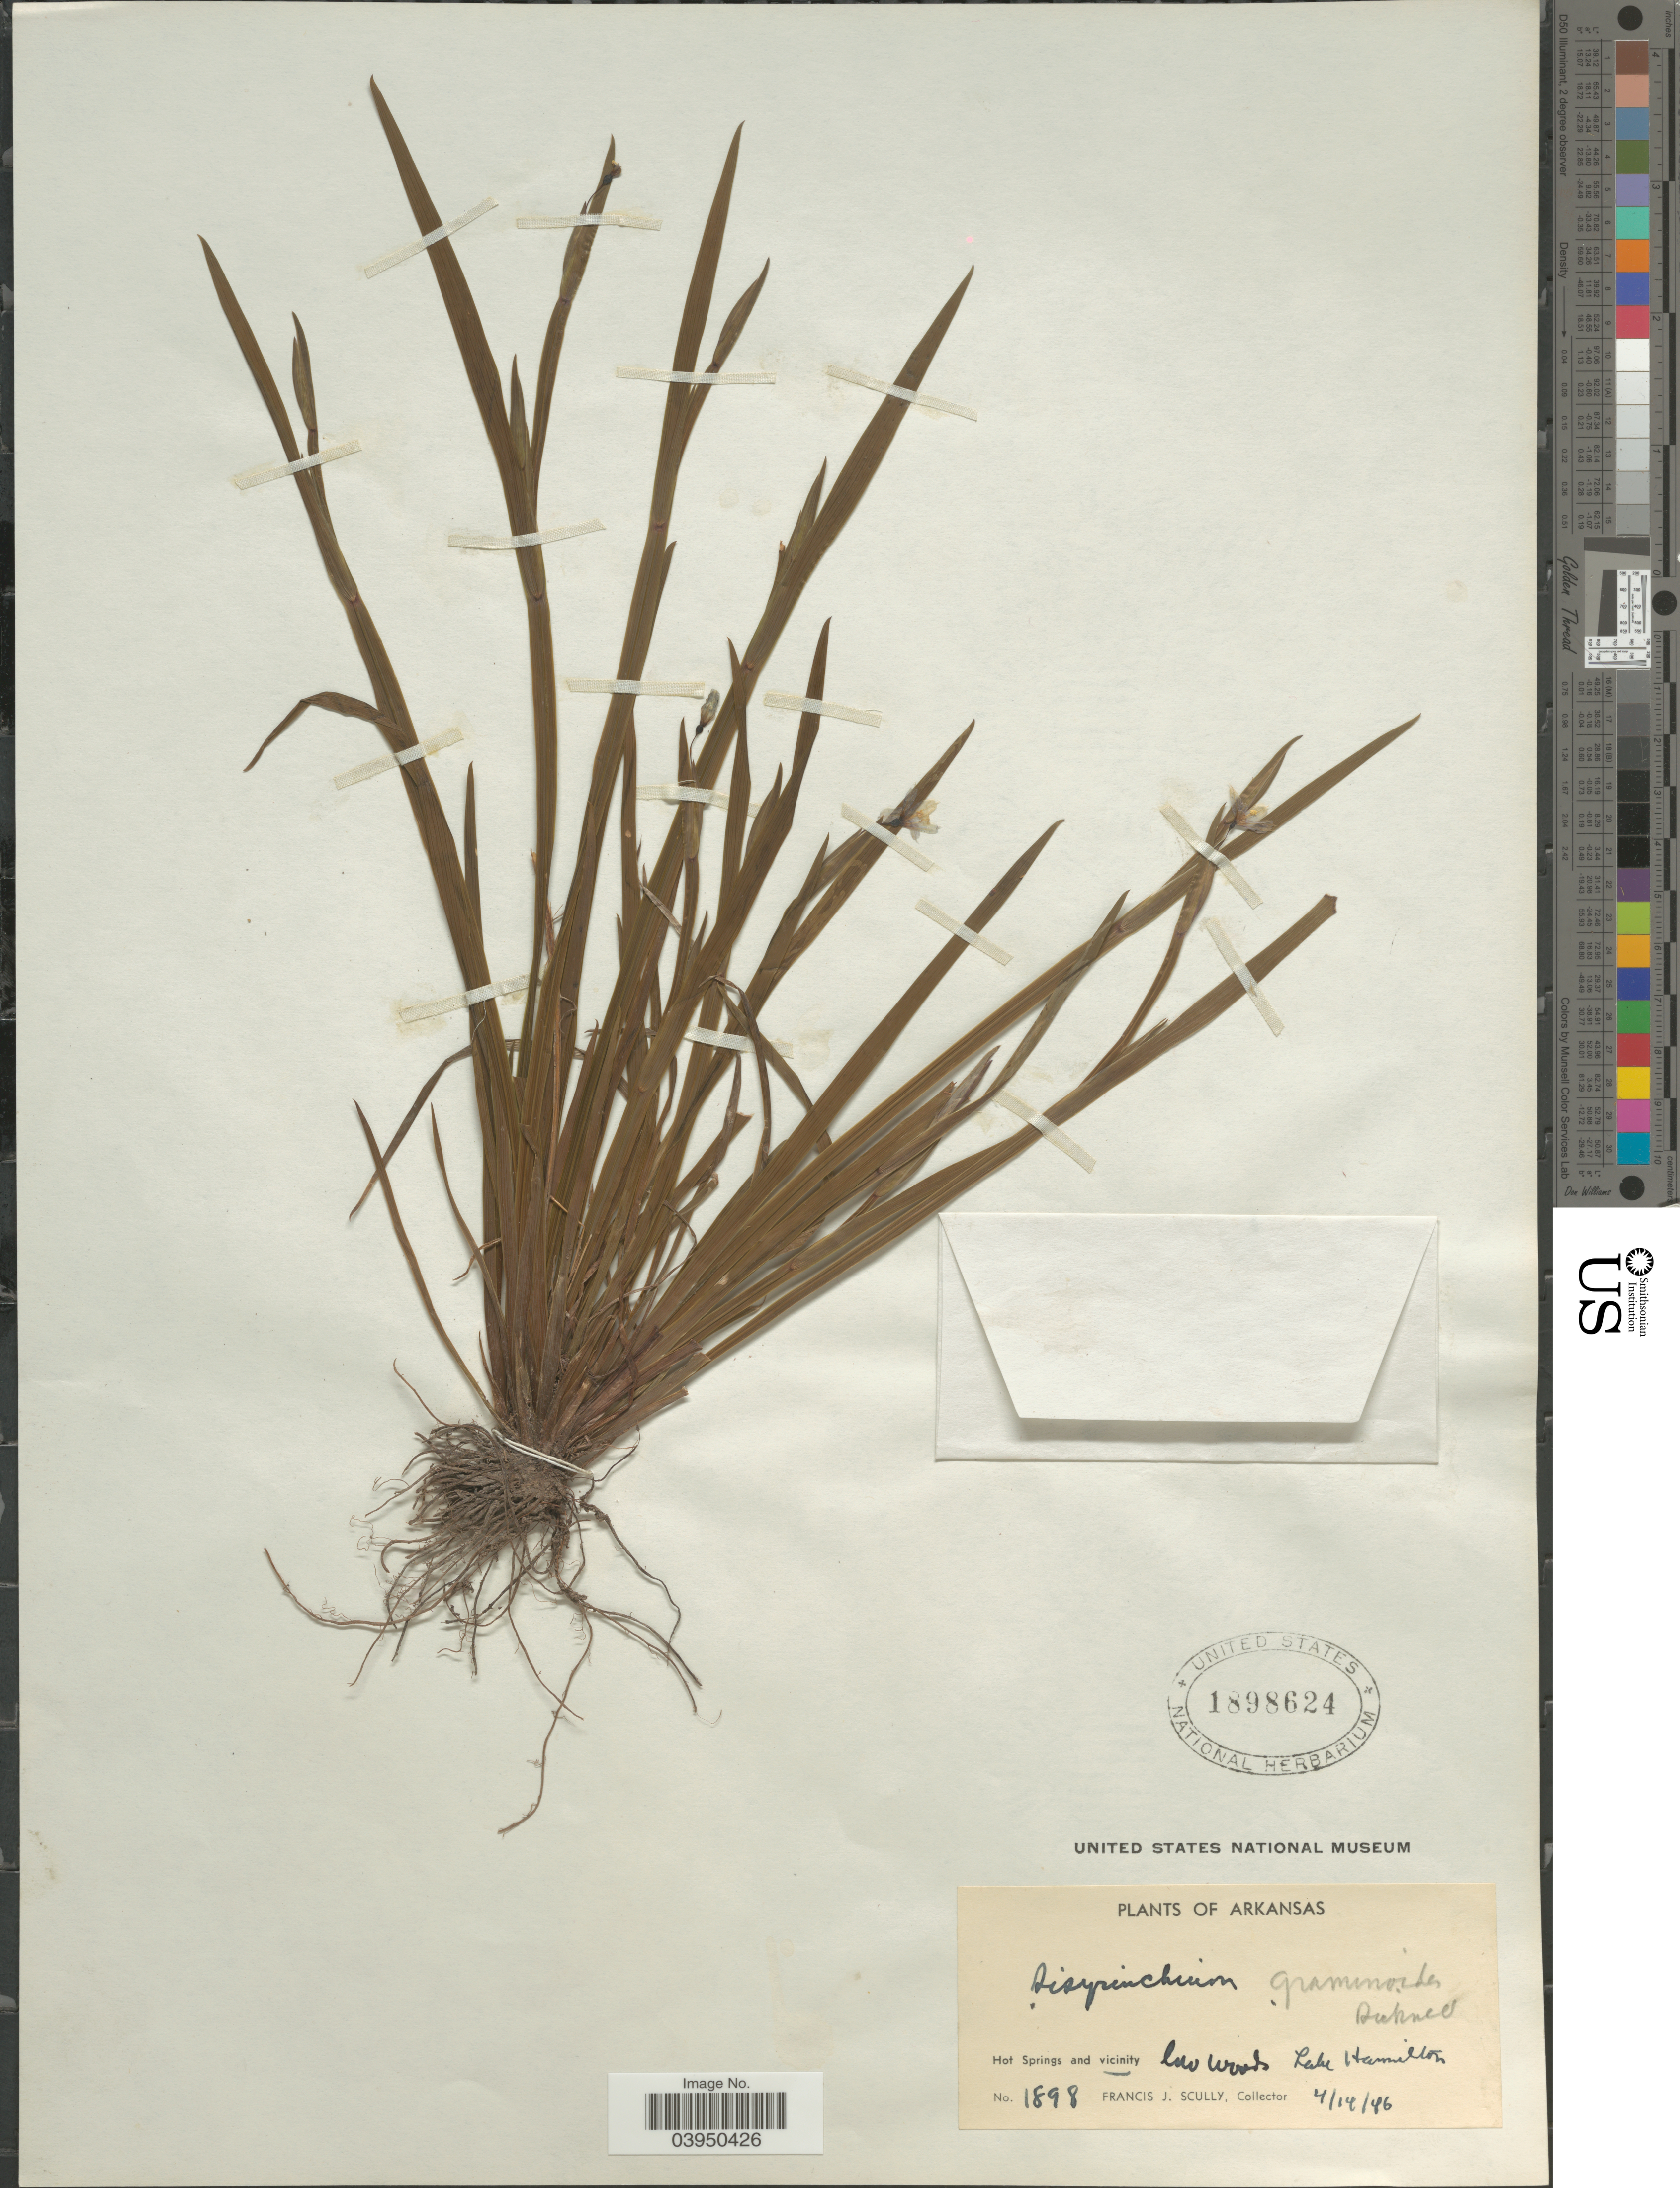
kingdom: Plantae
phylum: Tracheophyta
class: Liliopsida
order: Asparagales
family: Iridaceae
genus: Sisyrinchium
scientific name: Sisyrinchium angustifolium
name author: Mill.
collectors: F. J. Scully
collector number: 1898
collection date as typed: Transcribed d/m/y: 14/4/46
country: United States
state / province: Arkansas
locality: Hot Springs and vicinity. Lake Hamilton.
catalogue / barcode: US 1898624